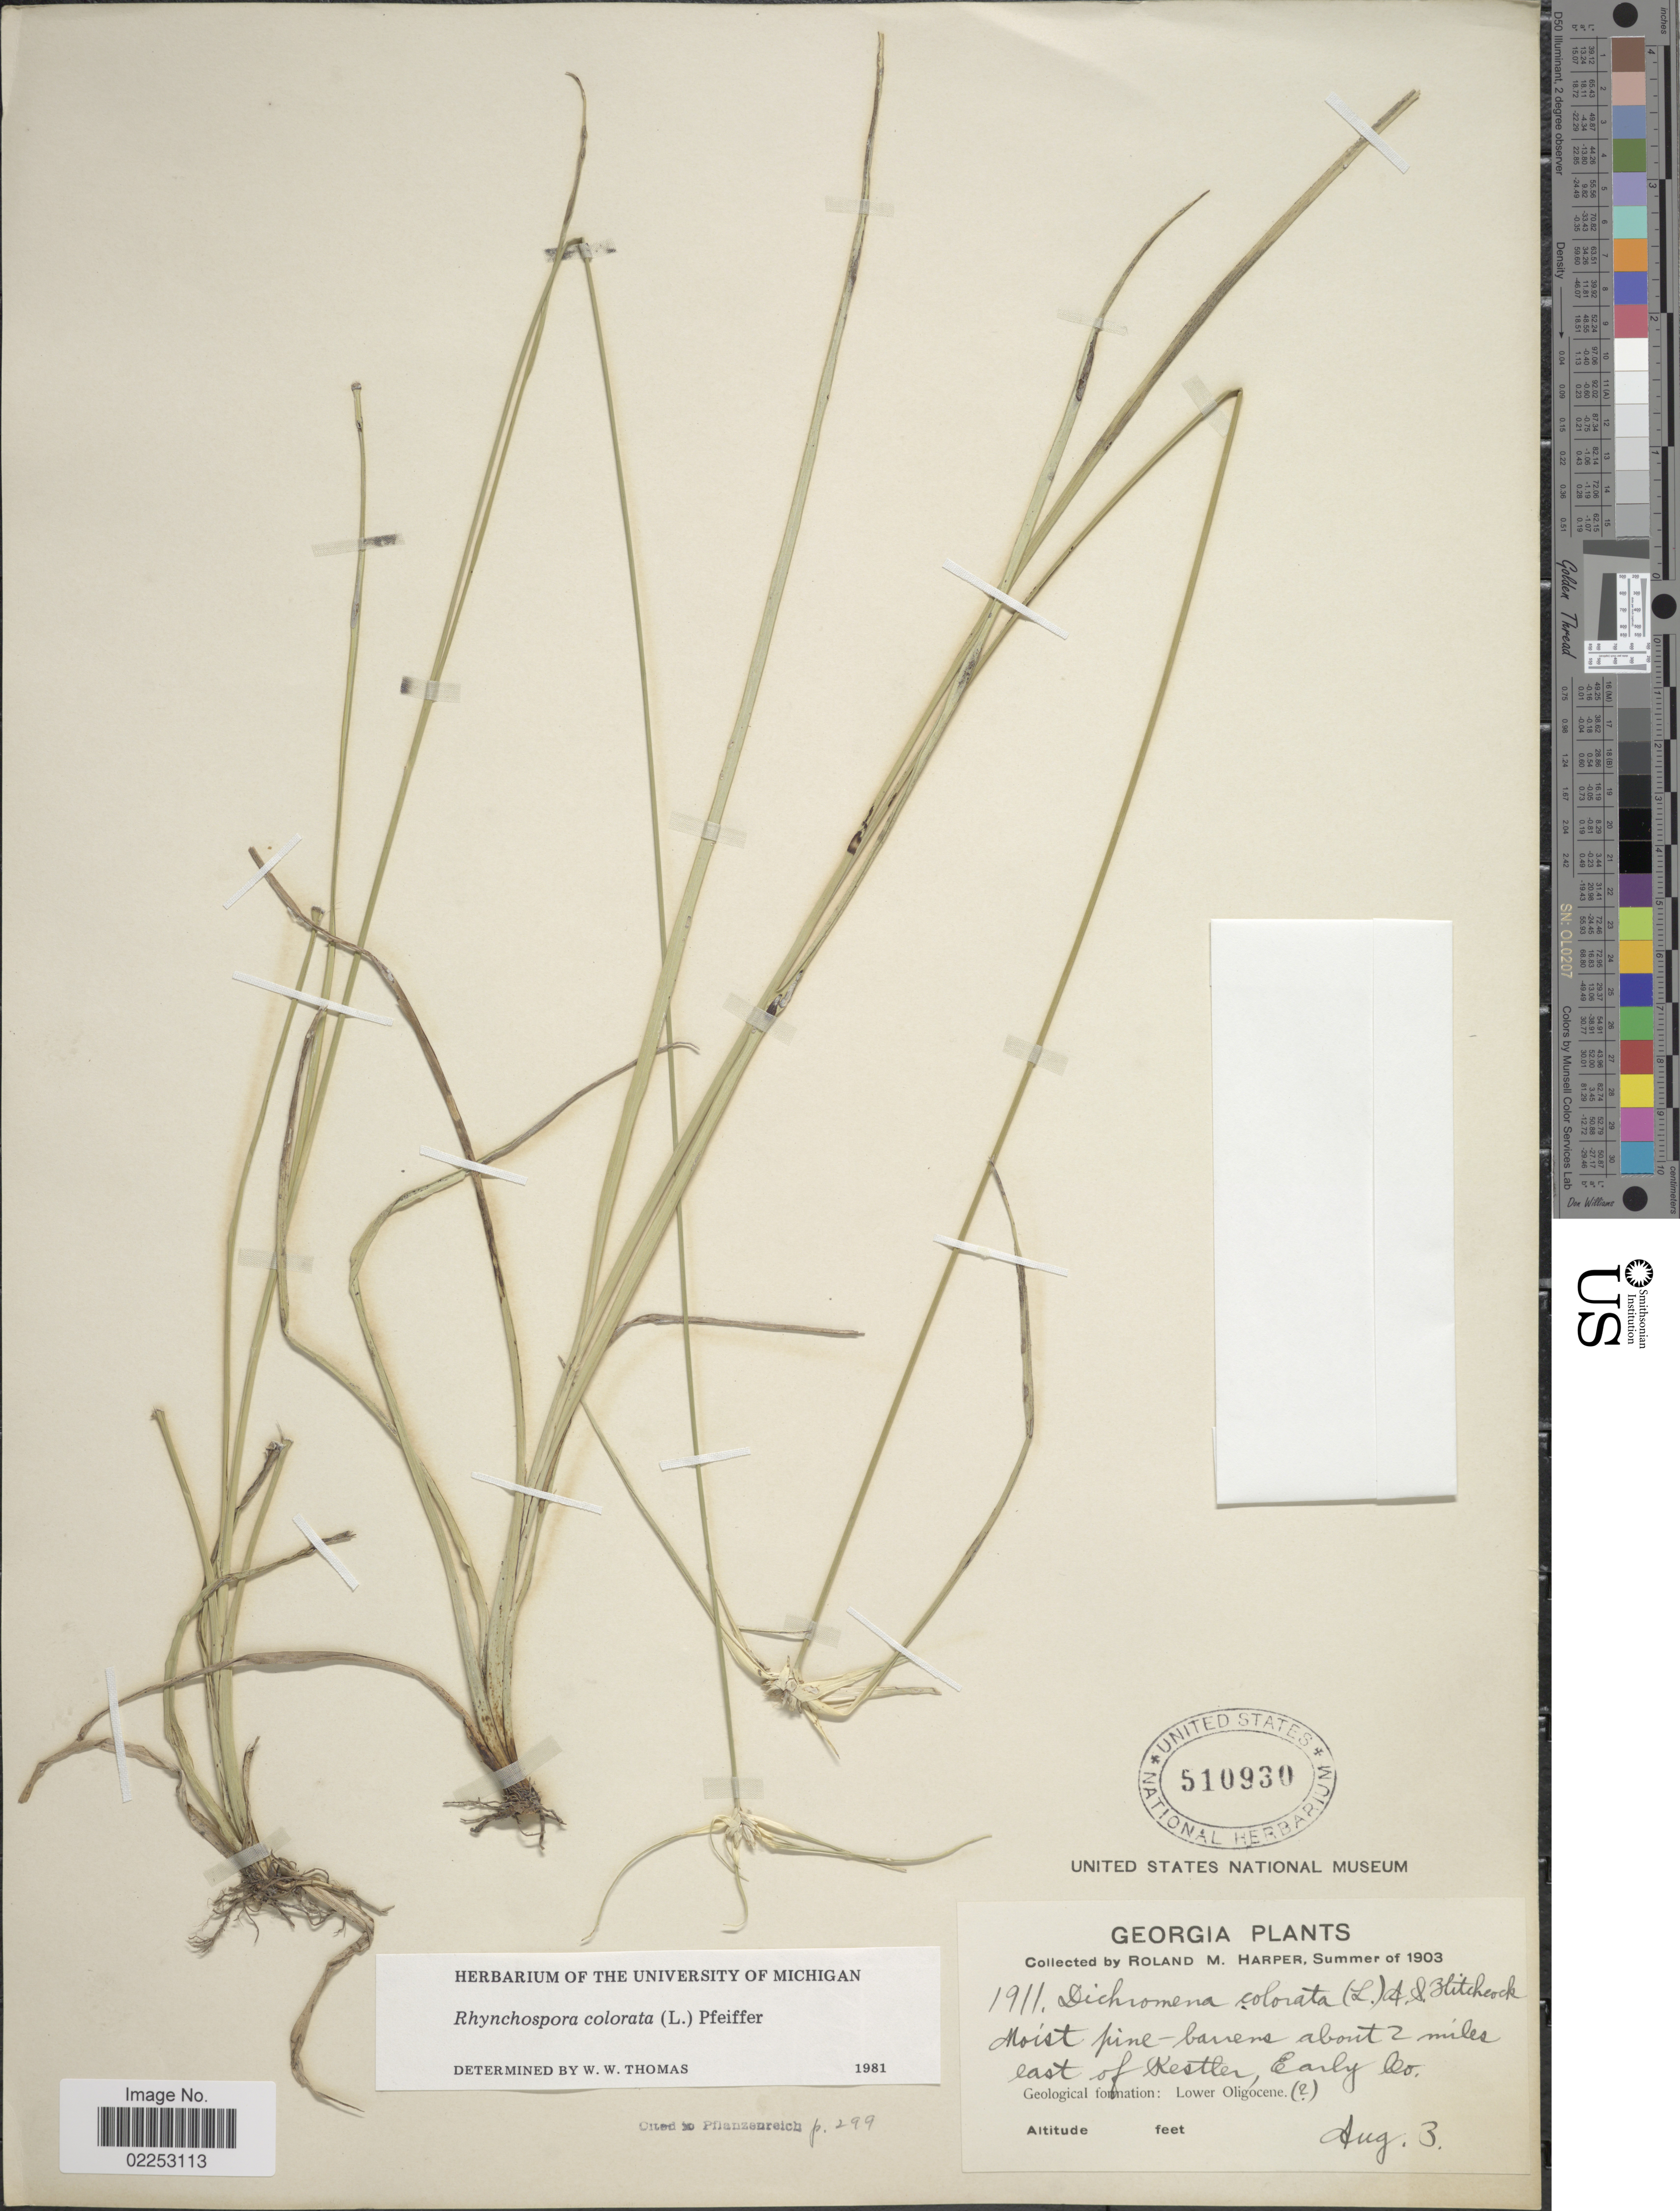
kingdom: Plantae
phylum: Tracheophyta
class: Liliopsida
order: Poales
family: Cyperaceae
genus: Rhynchospora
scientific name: Rhynchospora colorata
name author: (L.) H. Pfeiff.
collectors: R. M. Harper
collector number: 1911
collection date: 1903-08-03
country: United States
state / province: Georgia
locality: About 2 miles east of Kestler, Early Co.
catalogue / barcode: US 510930